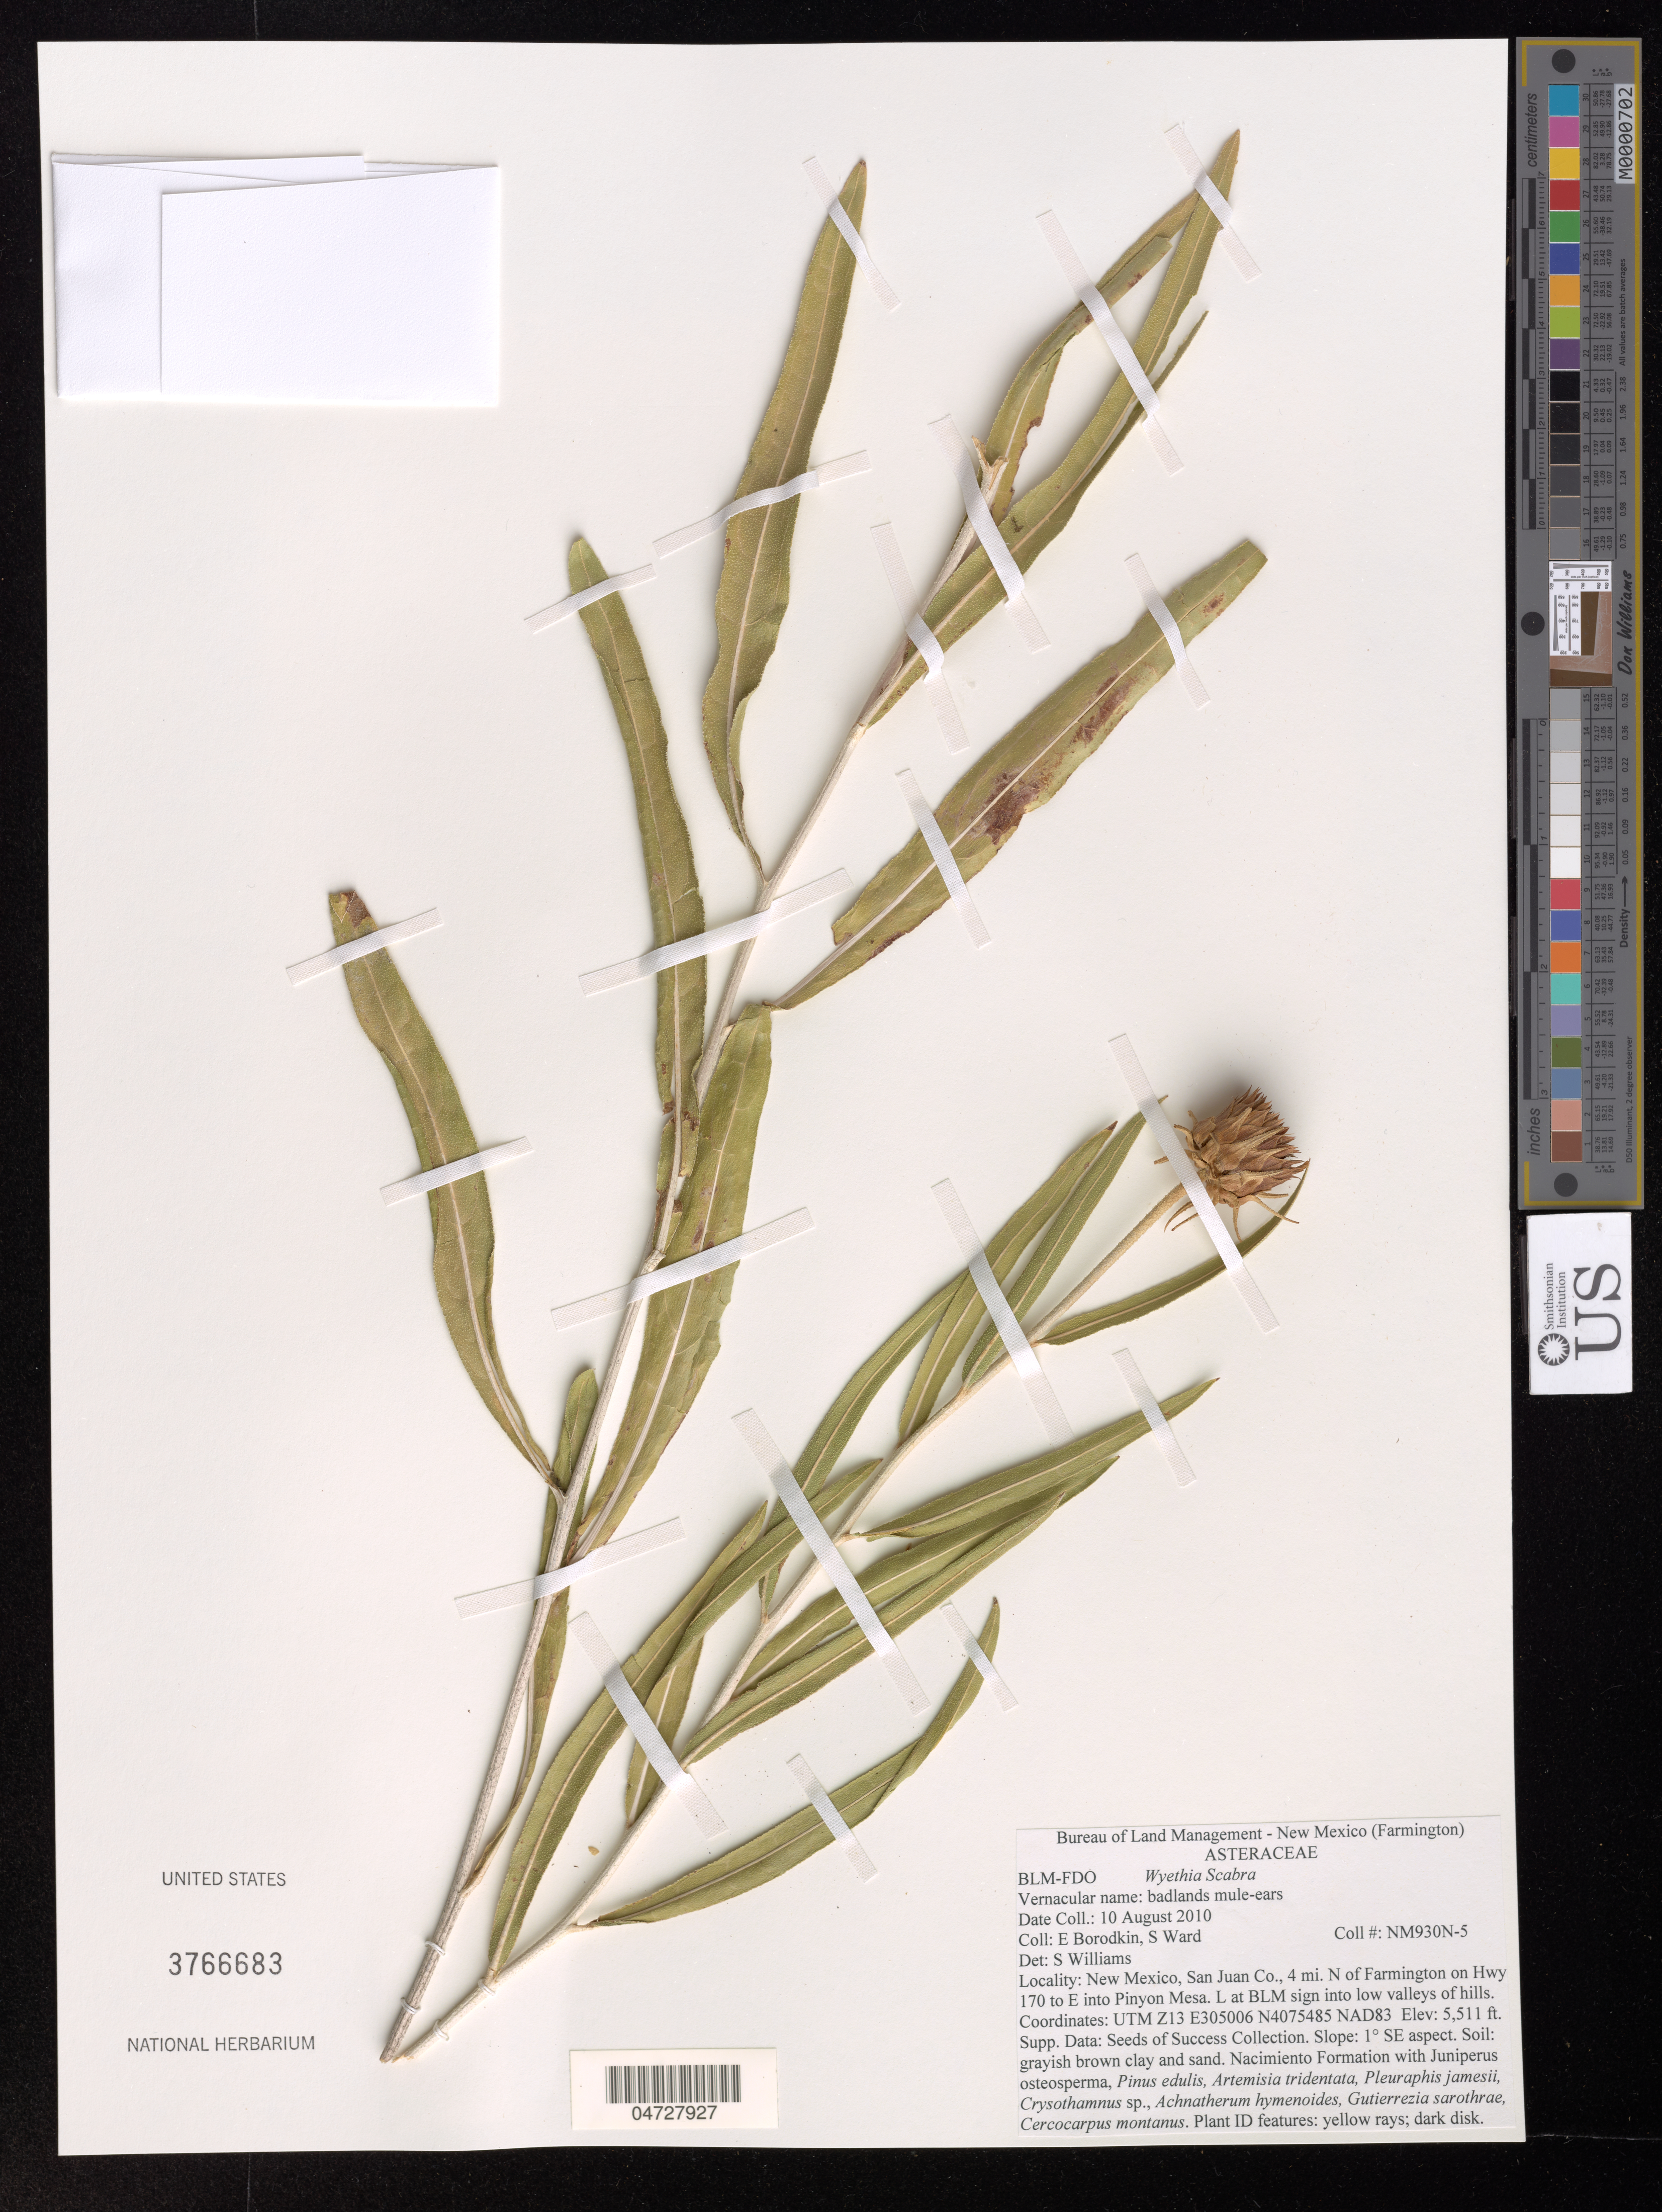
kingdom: Plantae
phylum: Tracheophyta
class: Magnoliopsida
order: Asterales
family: Asteraceae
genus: Wyethia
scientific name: Wyethia scabra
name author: Hook.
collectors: E. Borodkin & S. Ward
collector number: NM930N-5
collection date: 2010-08-10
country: United States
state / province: New Mexico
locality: San Juan Co., 4 mi. N of Farmington on Hwy 170 to E into Pinyon Mesa.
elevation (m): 1680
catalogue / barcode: US 3766683